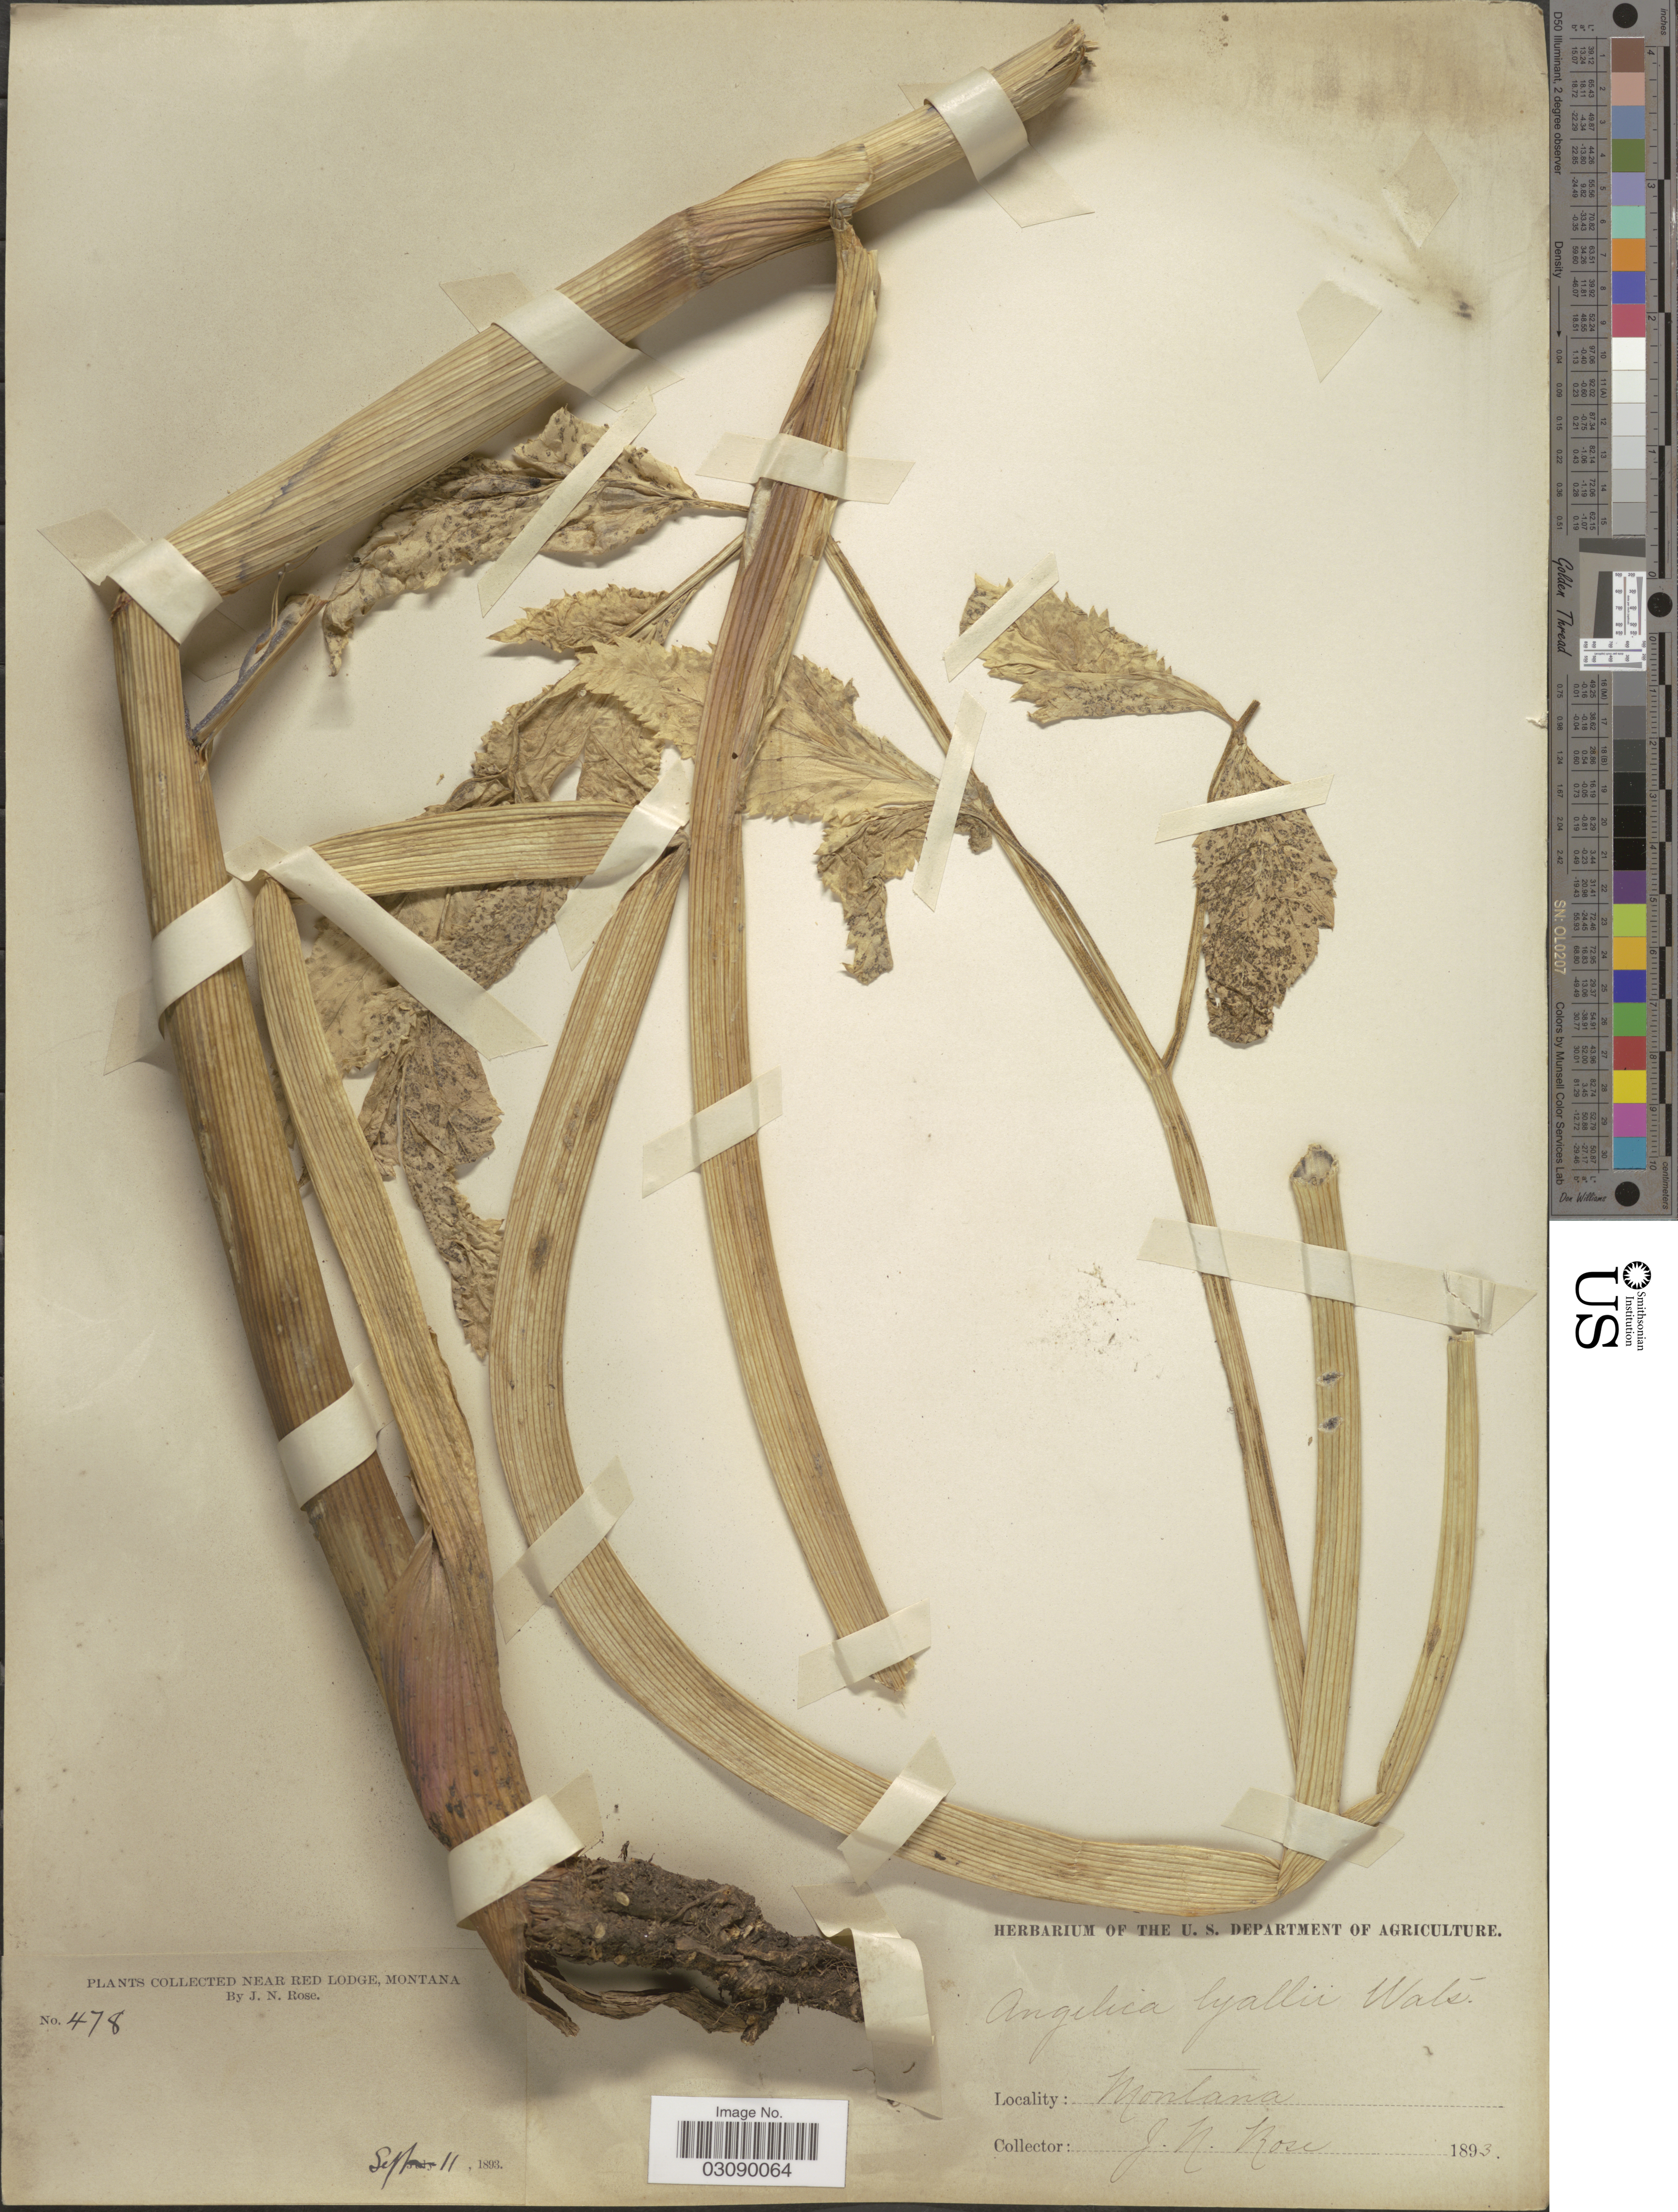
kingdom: Plantae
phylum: Tracheophyta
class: Magnoliopsida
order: Apiales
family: Apiaceae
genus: Angelica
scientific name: Angelica arguta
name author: Nutt.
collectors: J. N. Rose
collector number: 478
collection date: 1893-09-11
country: United States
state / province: Montana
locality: Near Red Lodge.